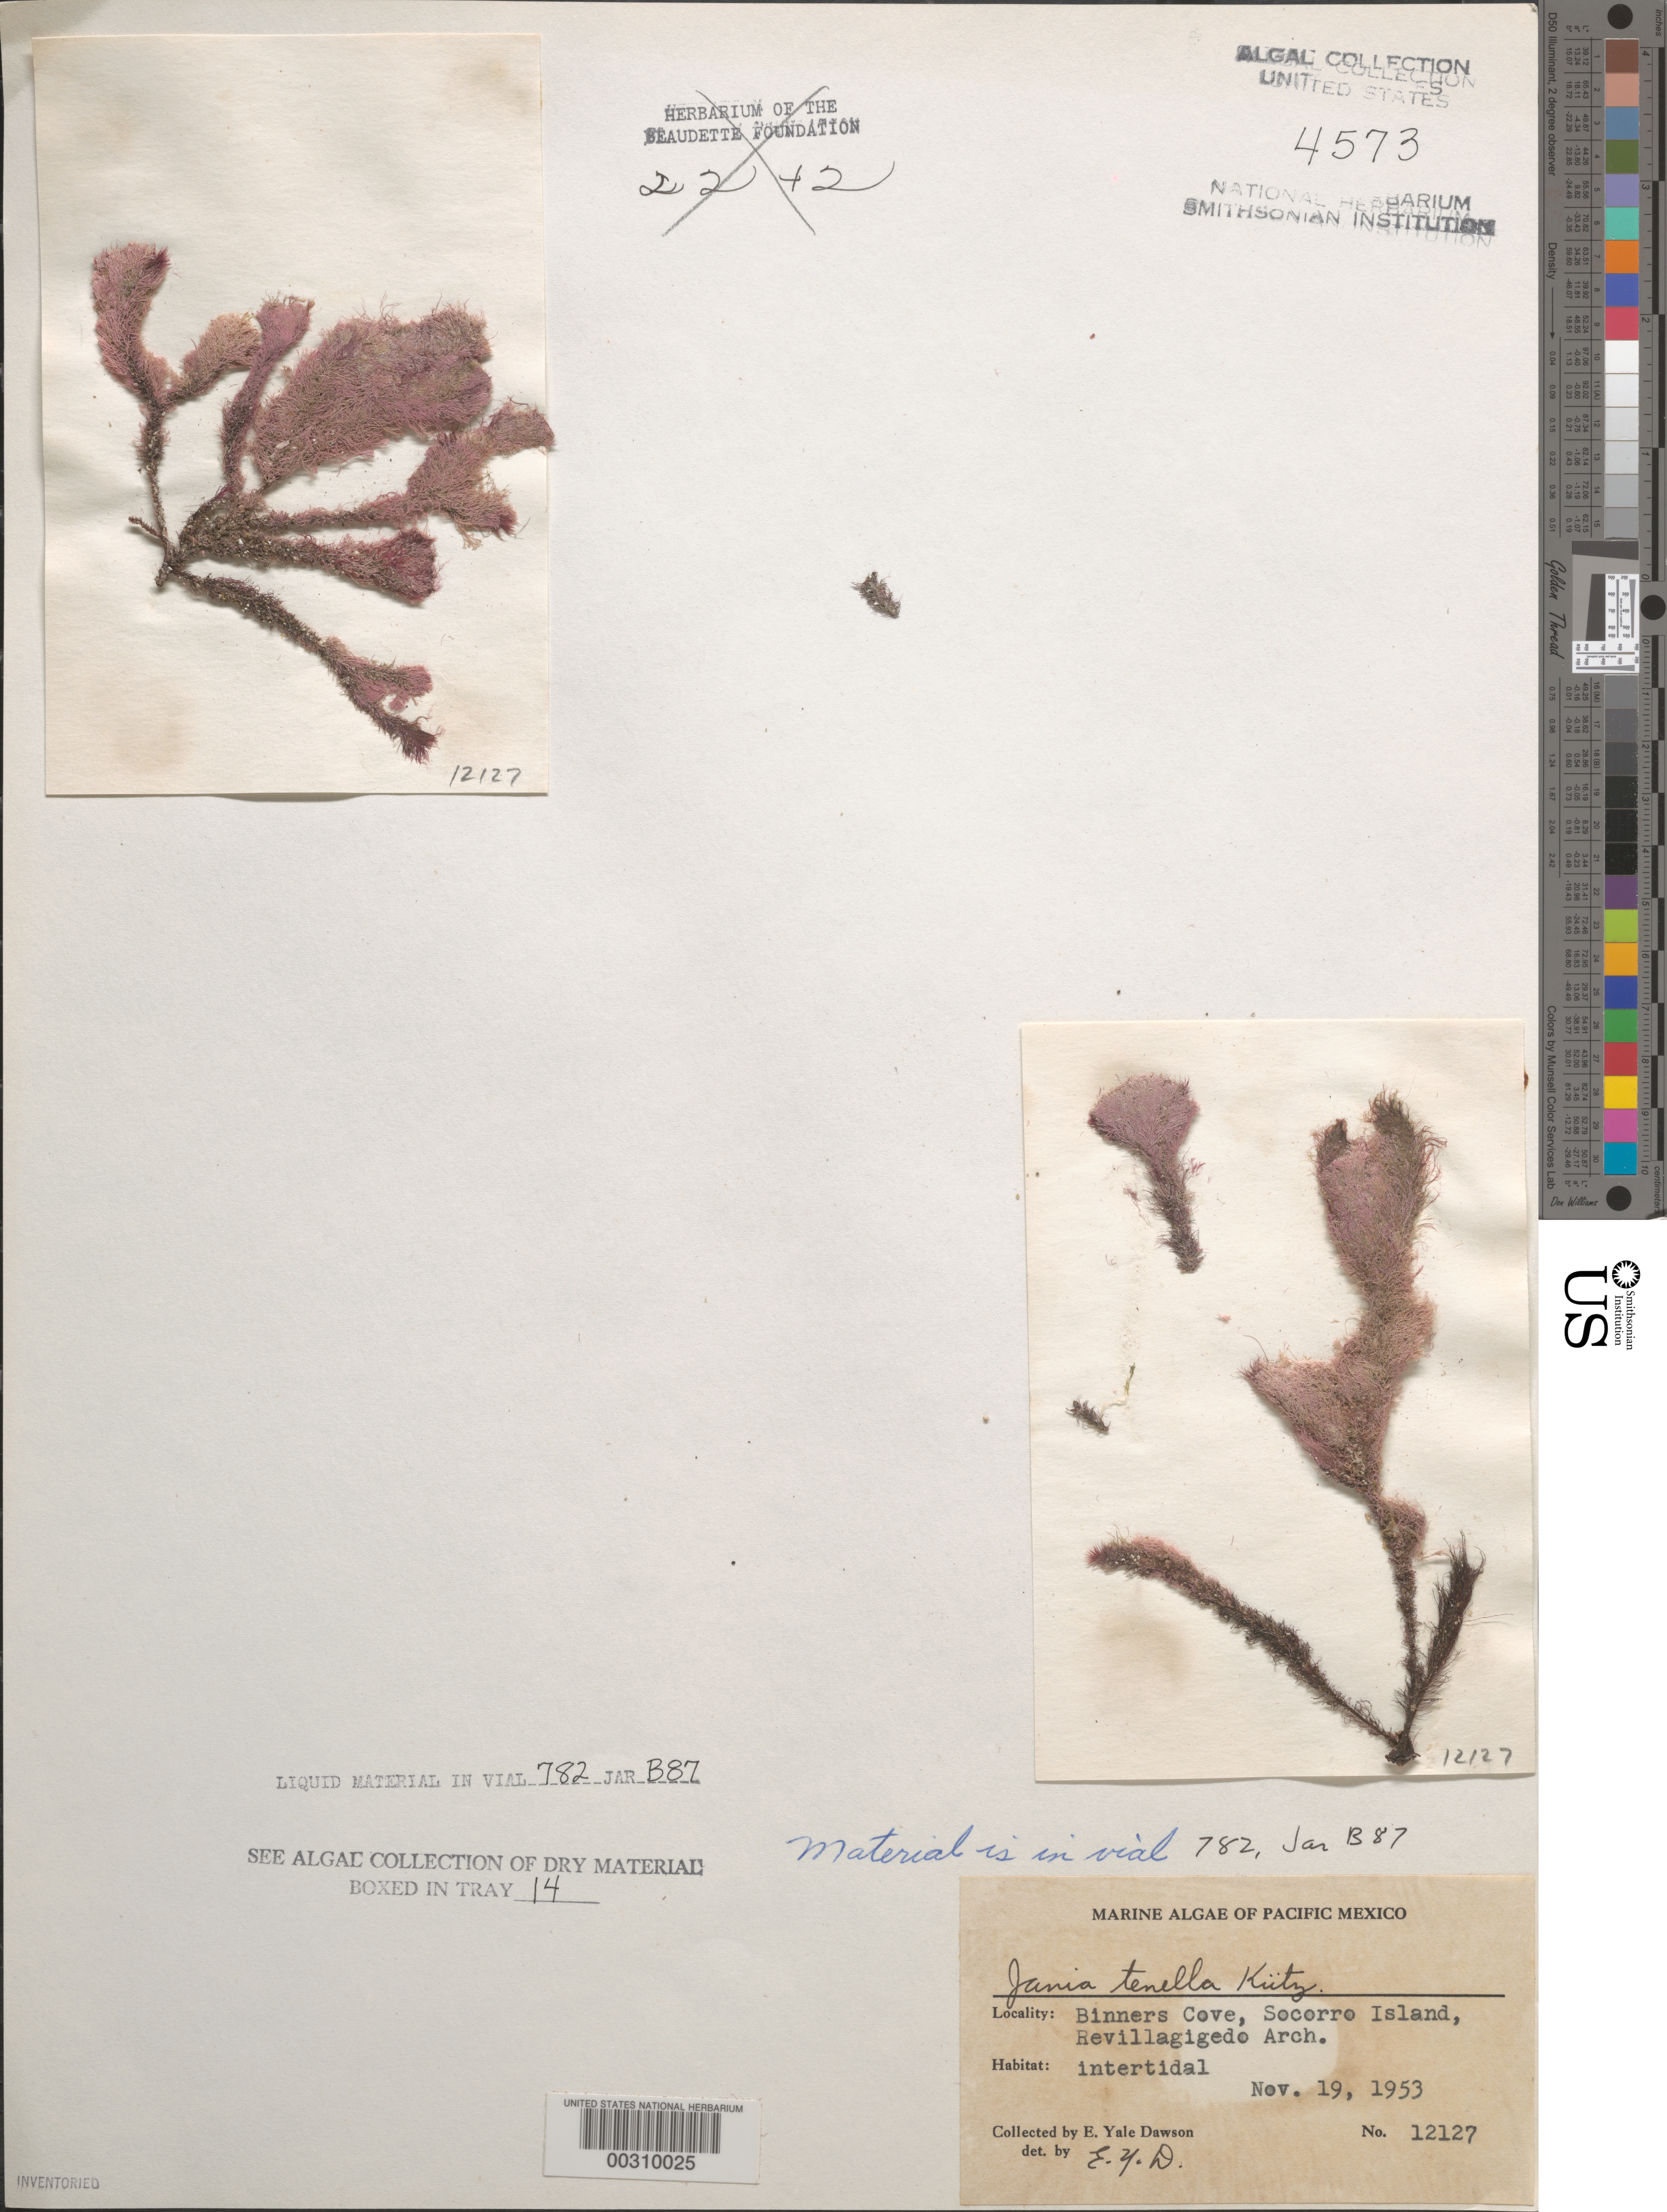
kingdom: Plantae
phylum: Rhodophyta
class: Florideophyceae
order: Corallinales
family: Corallinaceae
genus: Jania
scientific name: Jania tenella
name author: (Kütz.) Grunow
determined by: Dawson, E. Y.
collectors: E. Y. Dawson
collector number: EYD 12127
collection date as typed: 19 Nov 1953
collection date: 1953-11-19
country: Mexico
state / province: Colima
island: Isla Socorro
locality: Binners Cove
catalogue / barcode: US 4573